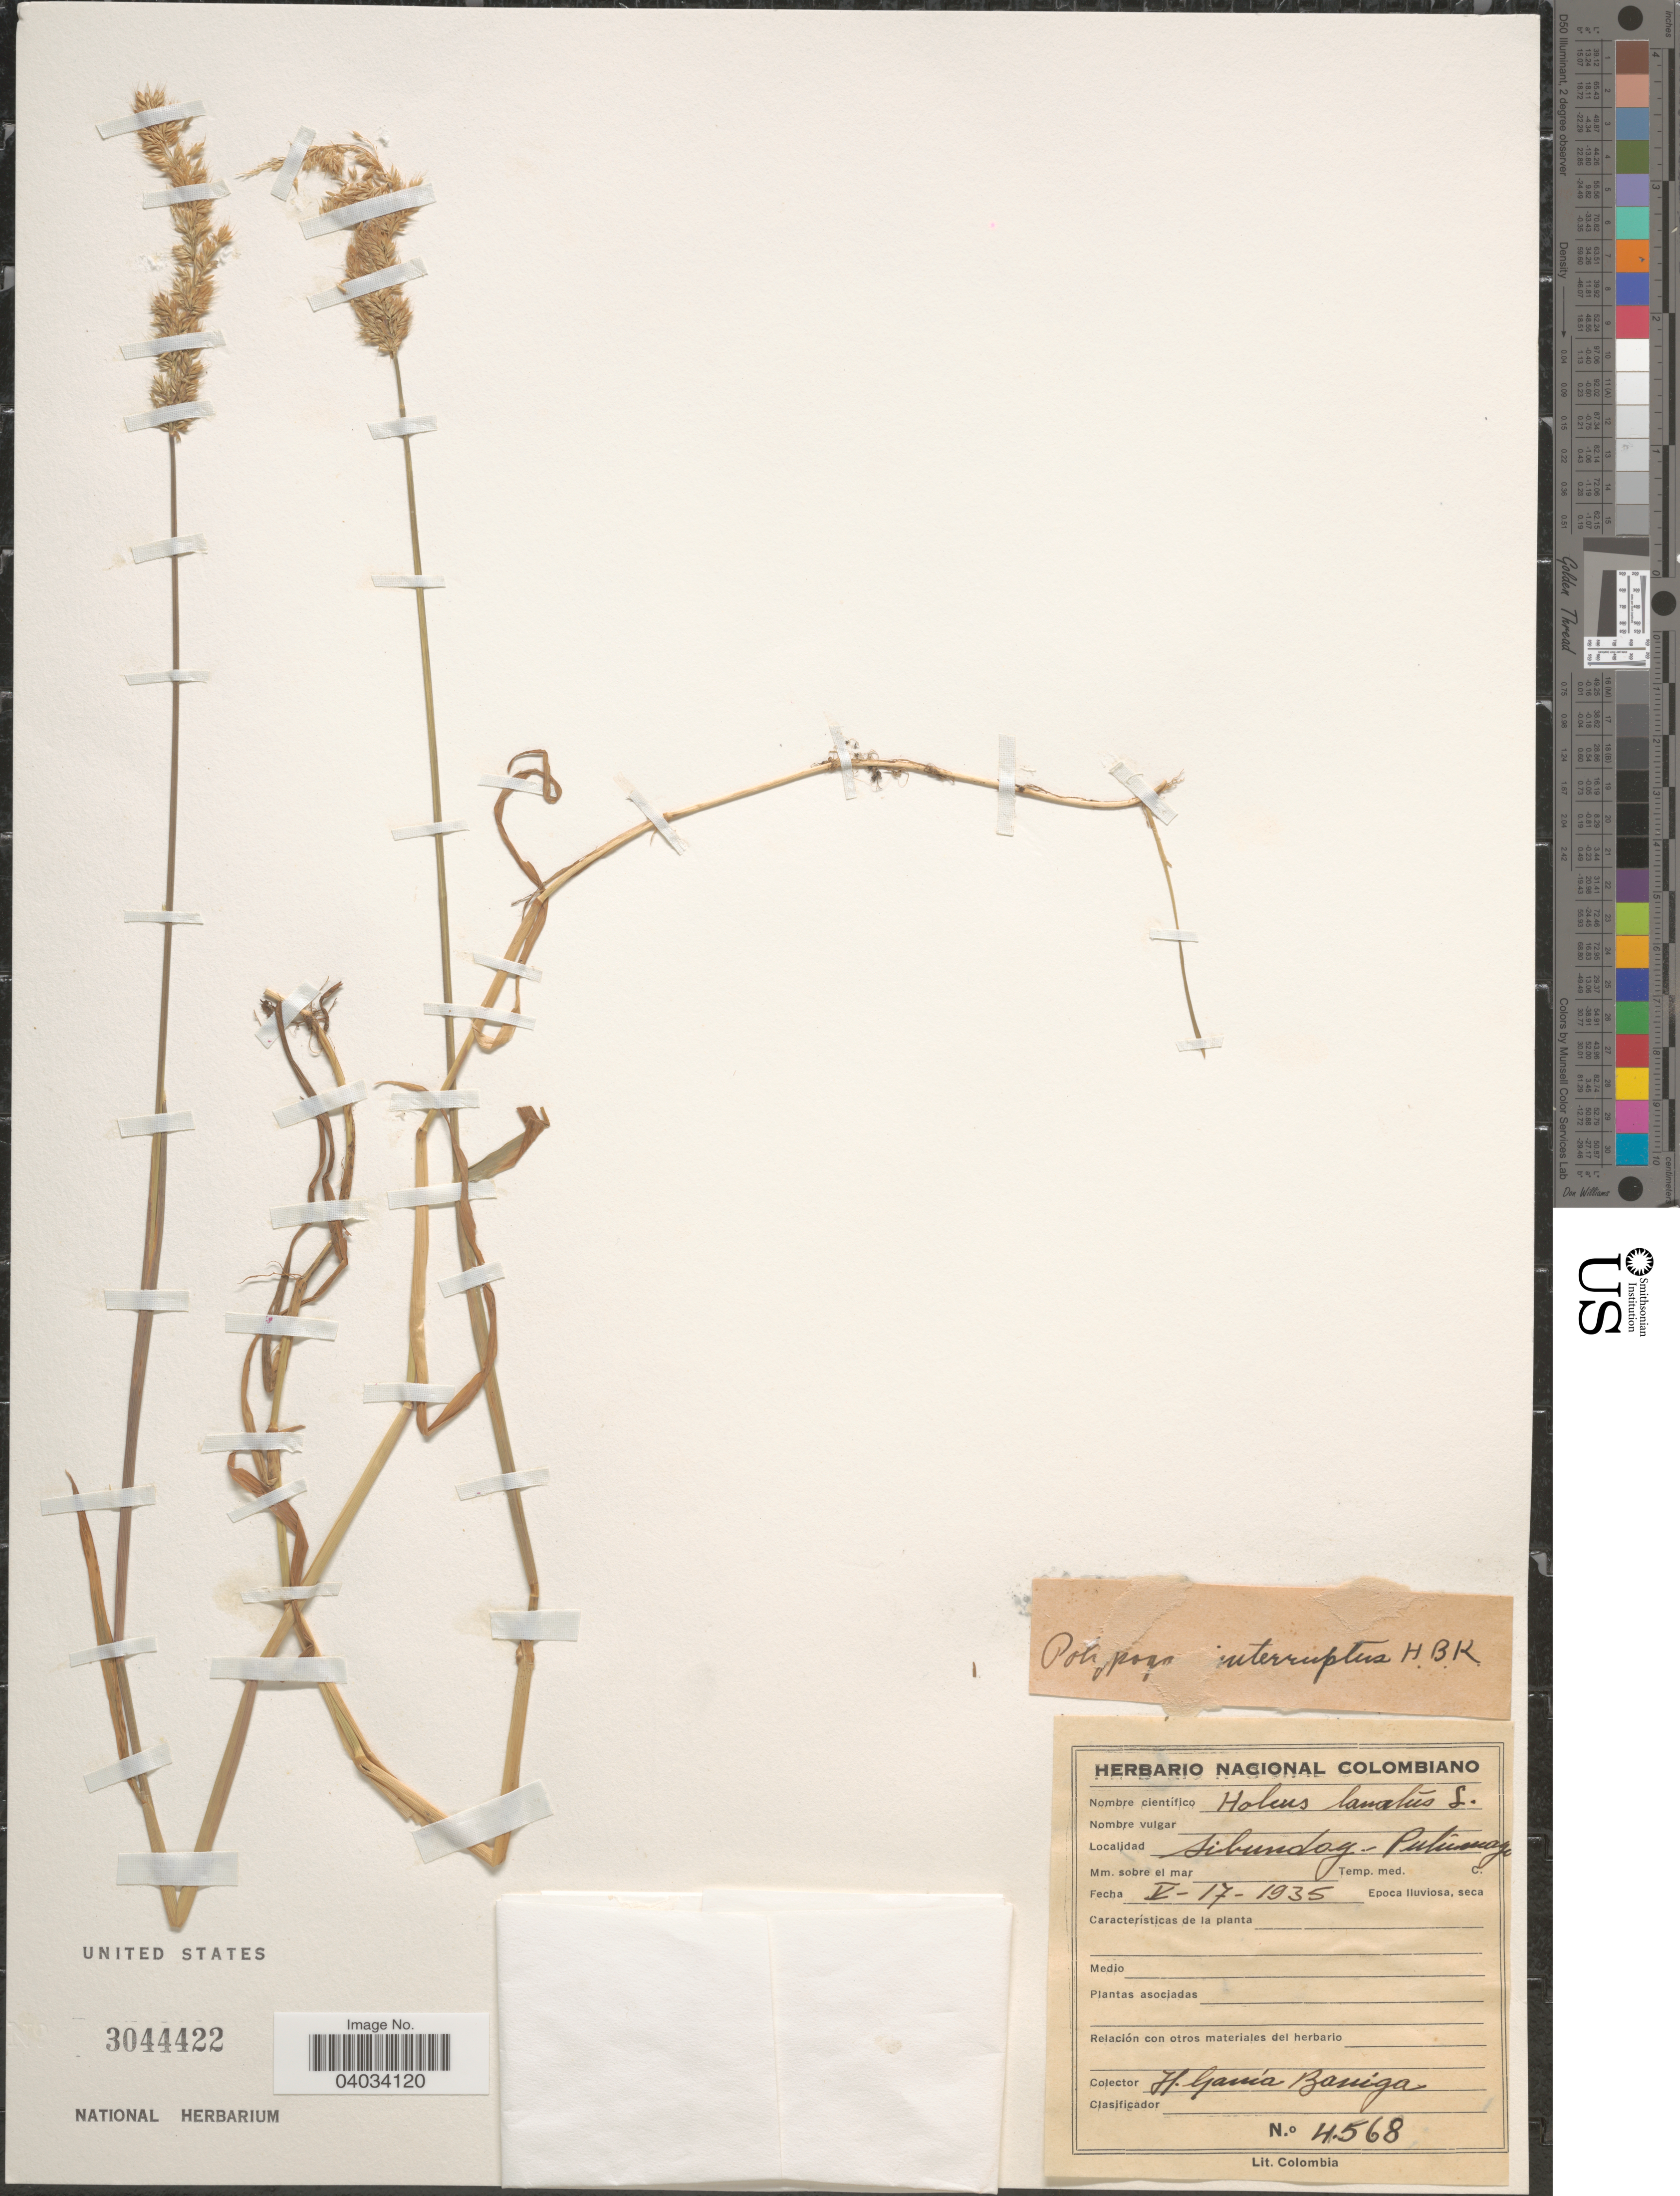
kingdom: Plantae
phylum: Tracheophyta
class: Liliopsida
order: Poales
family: Poaceae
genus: Polypogon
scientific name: Polypogon interruptus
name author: Kunth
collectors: H. García Barriga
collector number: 4568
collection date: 1935-05-17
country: Colombia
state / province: Putumayo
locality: Sibundoy.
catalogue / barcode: US 3044422